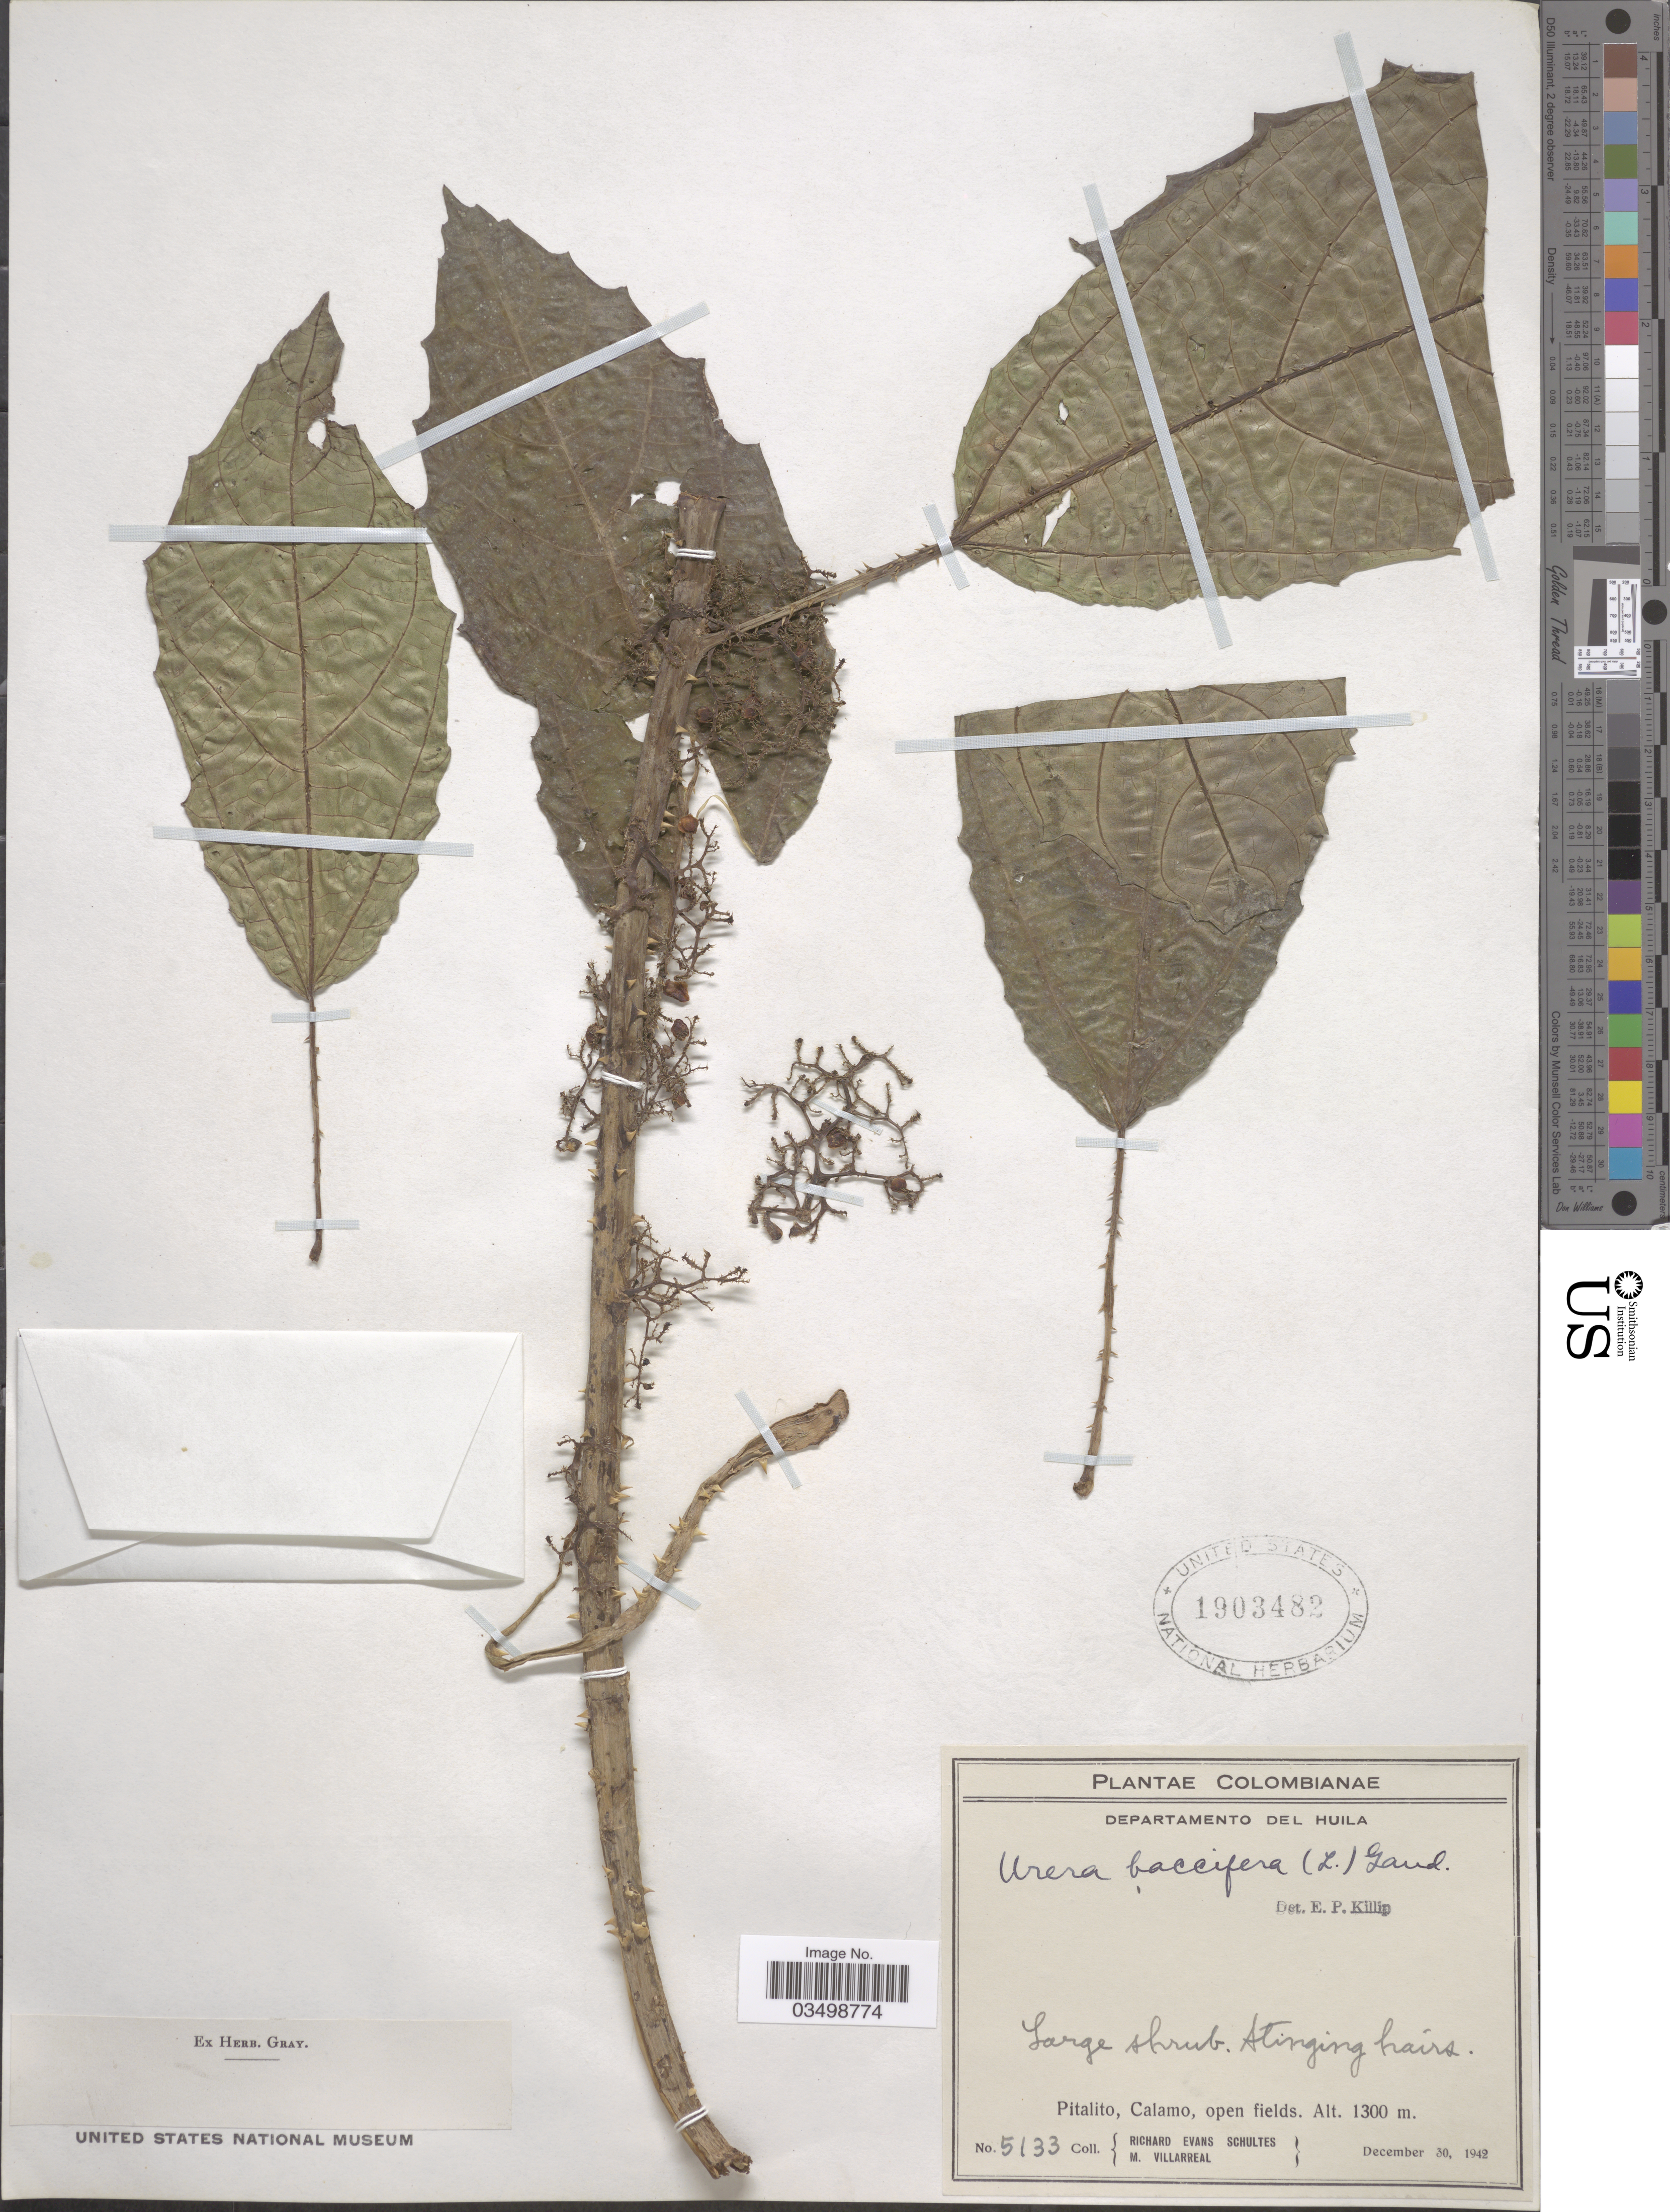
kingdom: Plantae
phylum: Tracheophyta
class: Magnoliopsida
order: Rosales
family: Urticaceae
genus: Urera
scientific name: Urera baccifera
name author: (L.) Gaudich. ex Wedd.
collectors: R. E. Schultes & M. Villarreal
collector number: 5133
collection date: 1942-12-30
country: Colombia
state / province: Huila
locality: Departamento del Huila. Pitalito, Calamo.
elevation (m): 1300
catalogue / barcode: US 1903482